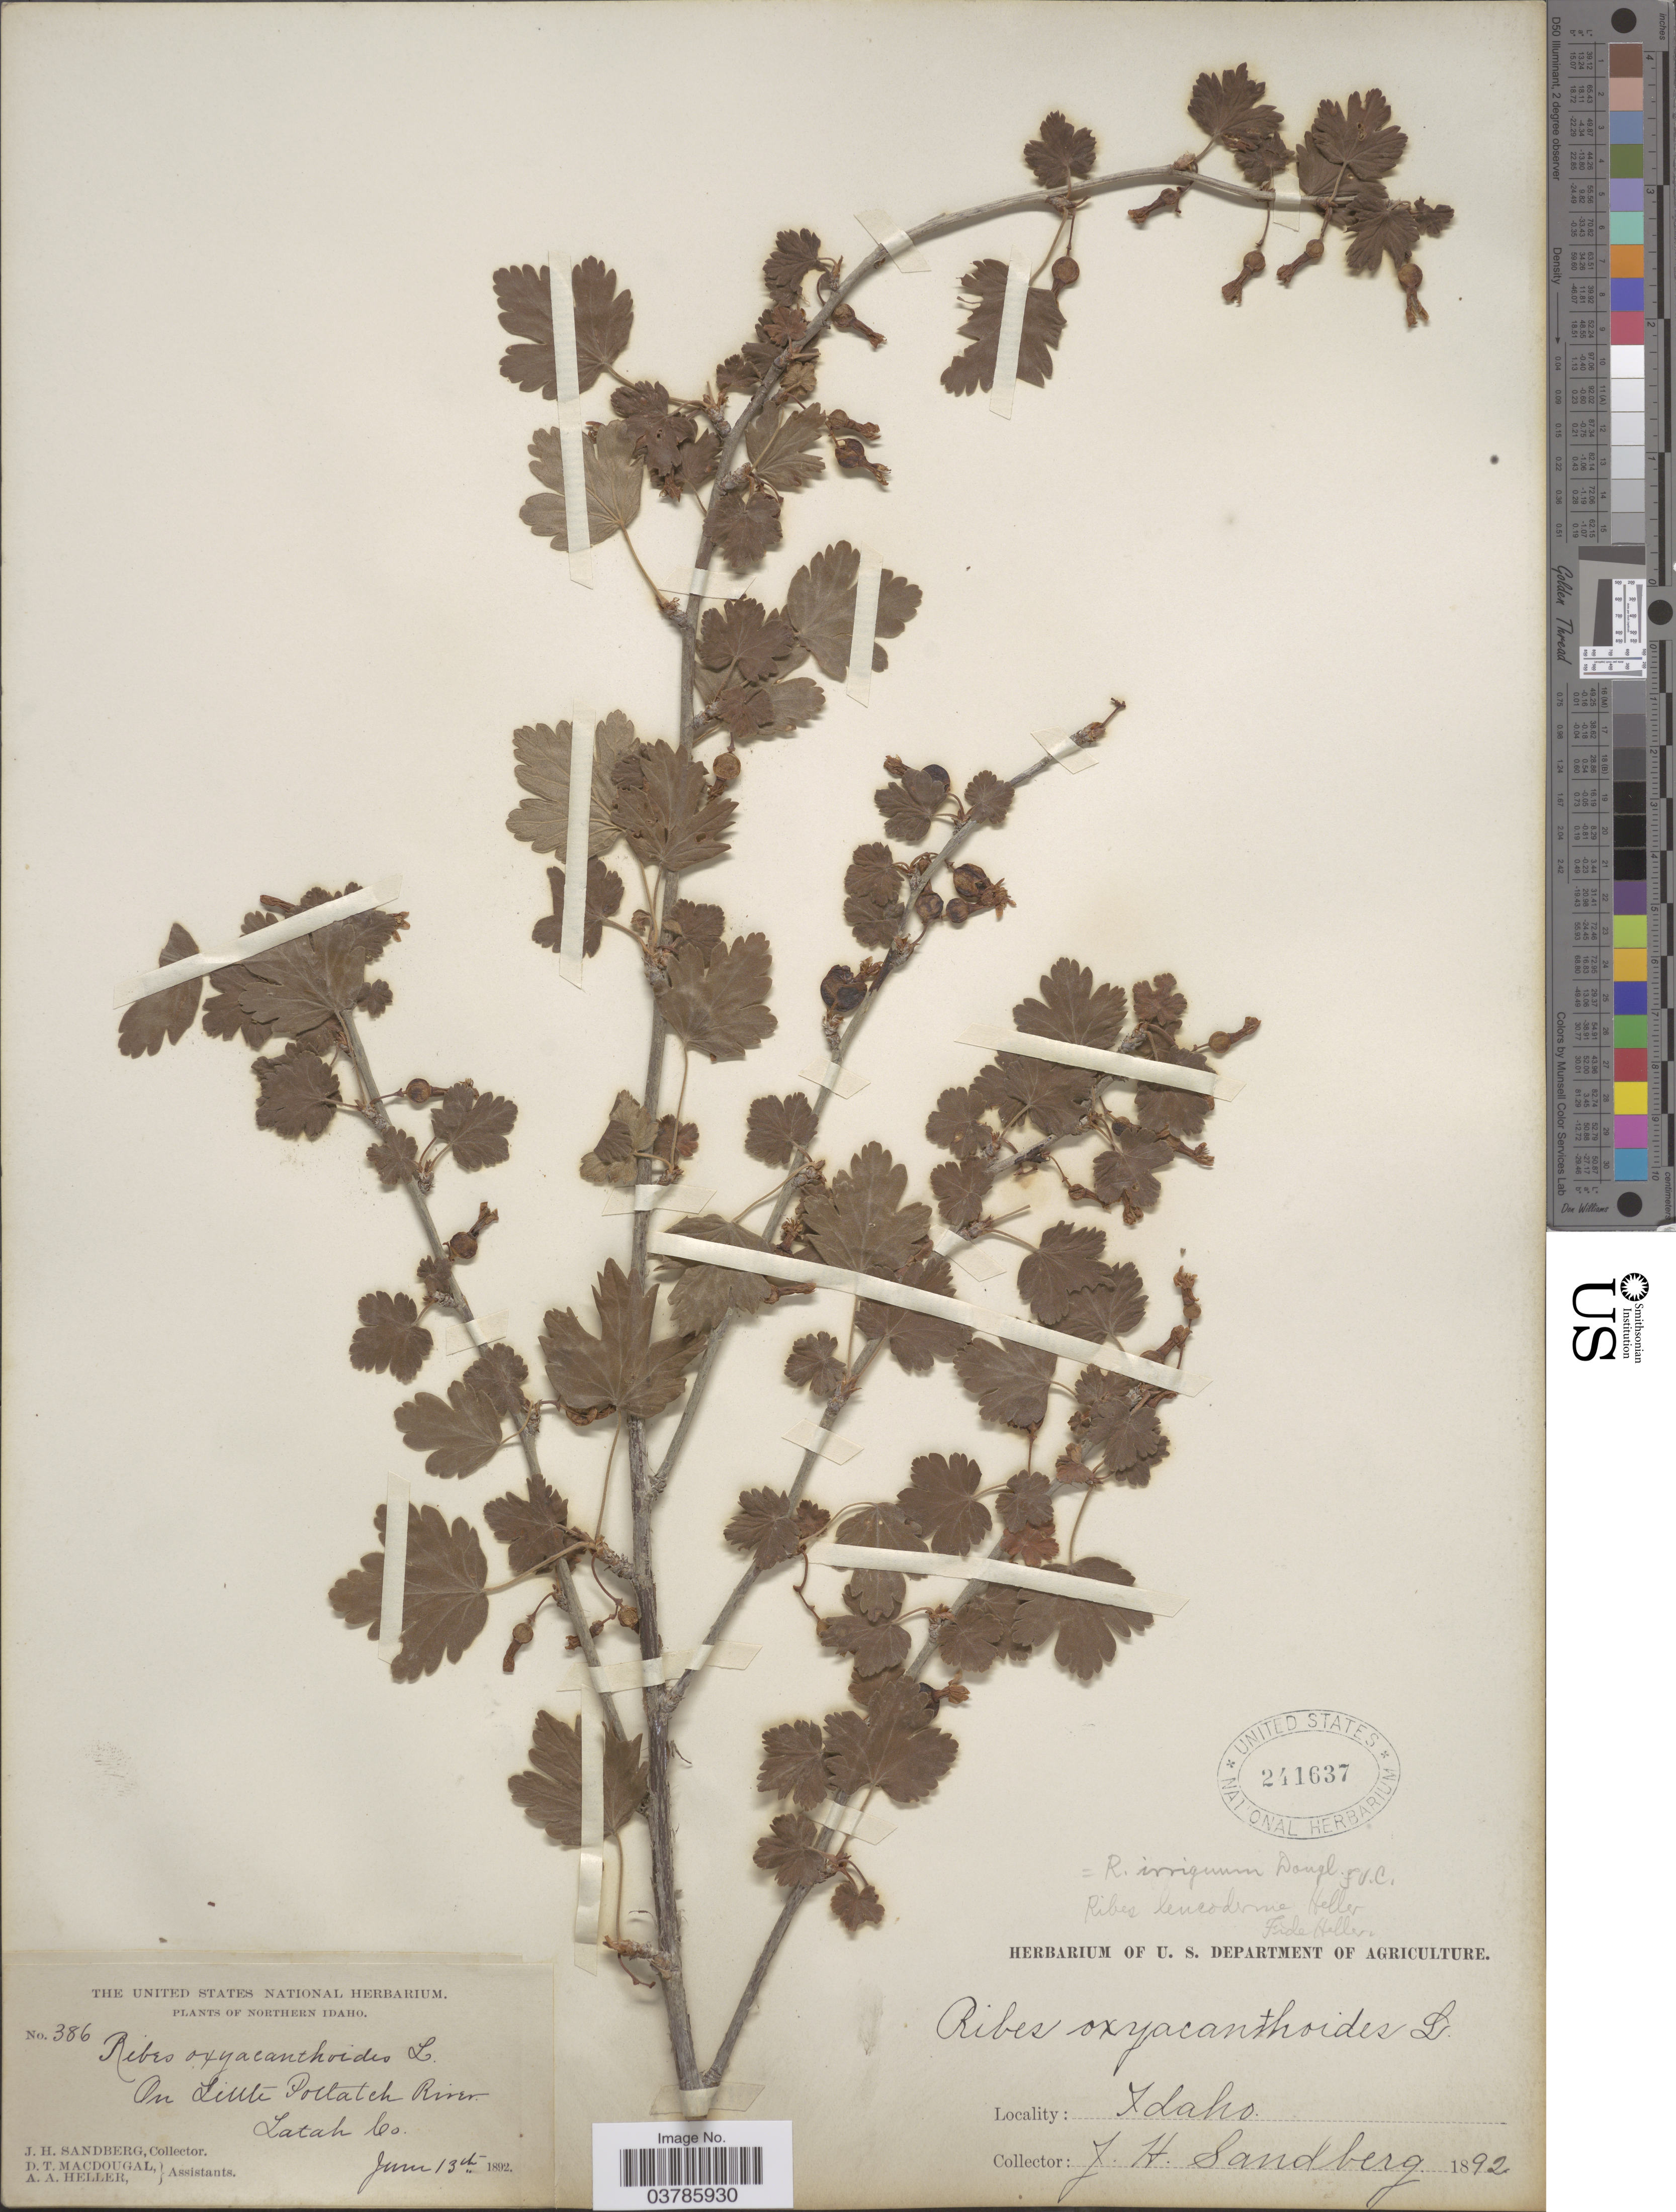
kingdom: Plantae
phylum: Tracheophyta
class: Magnoliopsida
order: Saxifragales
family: Grossulariaceae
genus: Ribes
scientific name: Ribes oxyacanthoides var. irriguum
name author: (Douglas) Jancz.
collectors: J. H. Sandberg, D. T. MacDougal & A. A. Heller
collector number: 386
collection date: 1892-06-13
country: United States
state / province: Idaho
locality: Northern Idaho. On Little Potlatch River. Latah Co.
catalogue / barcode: US 241637